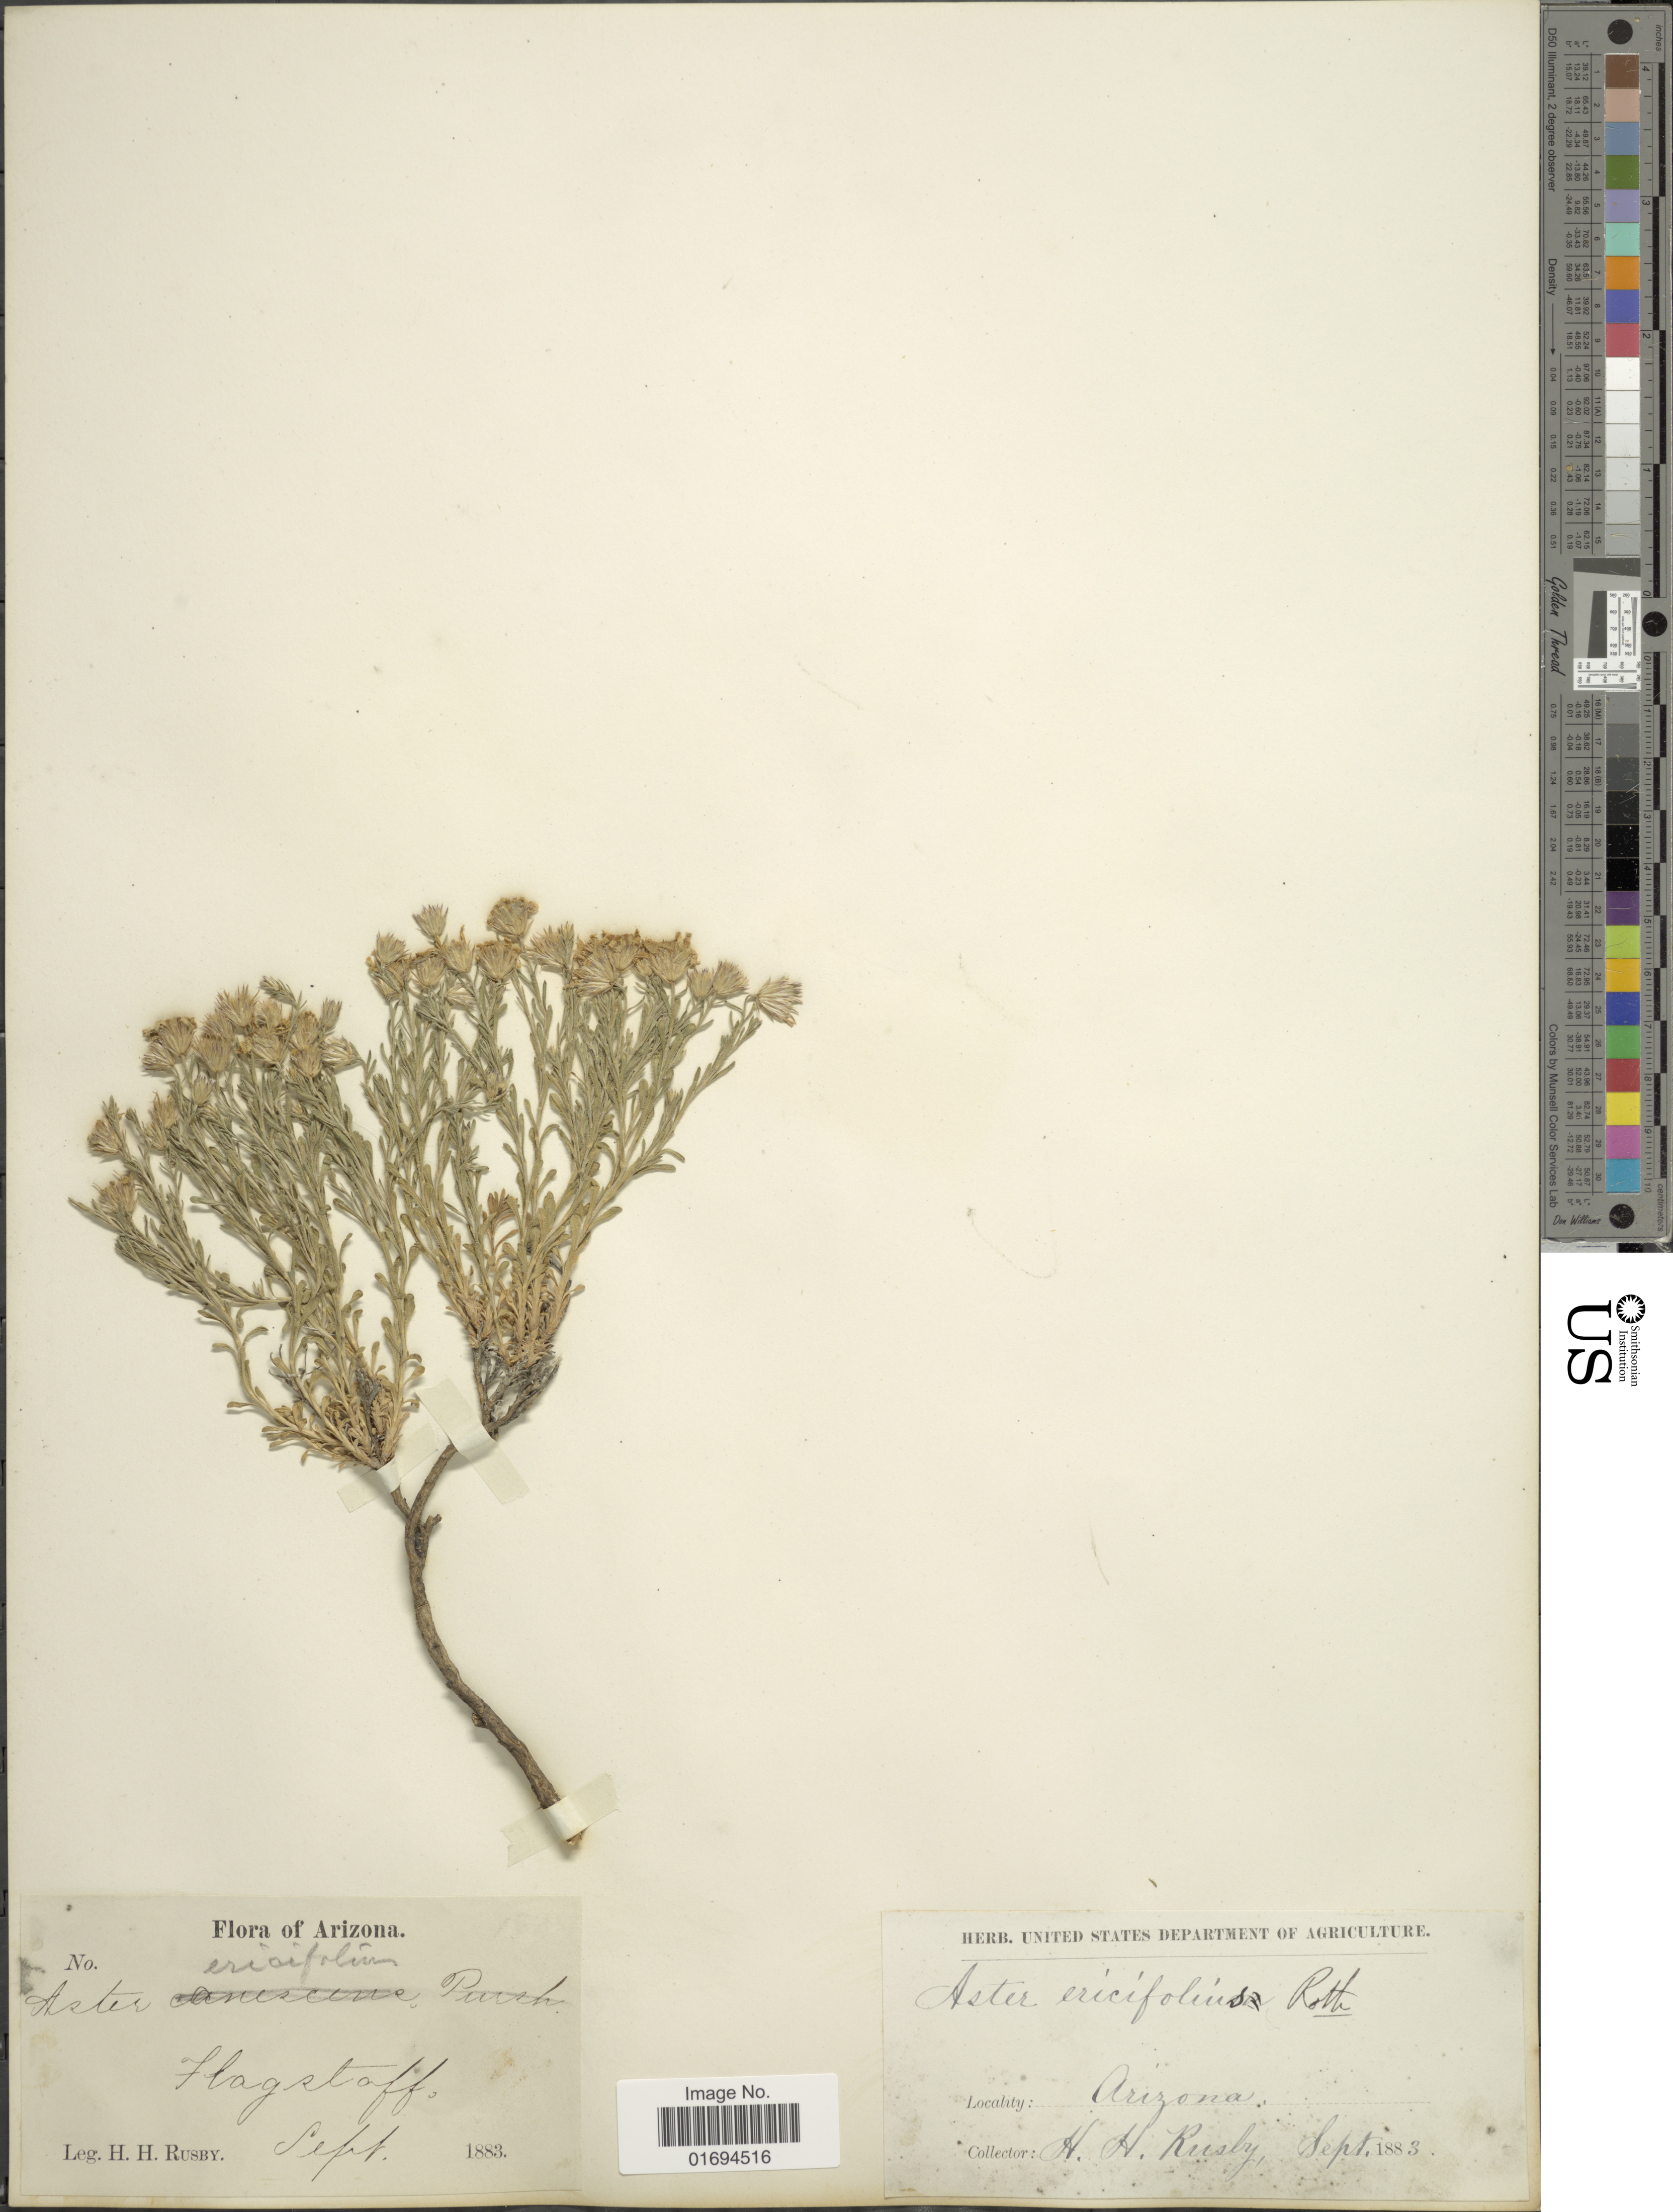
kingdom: Plantae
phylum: Tracheophyta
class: Magnoliopsida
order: Asterales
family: Asteraceae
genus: Chaetopappa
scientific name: Chaetopappa ericoides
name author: (Torr.) G.L. Nesom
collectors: H. H. Rusby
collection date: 1883-09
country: United States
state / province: Arizona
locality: Flagstaff